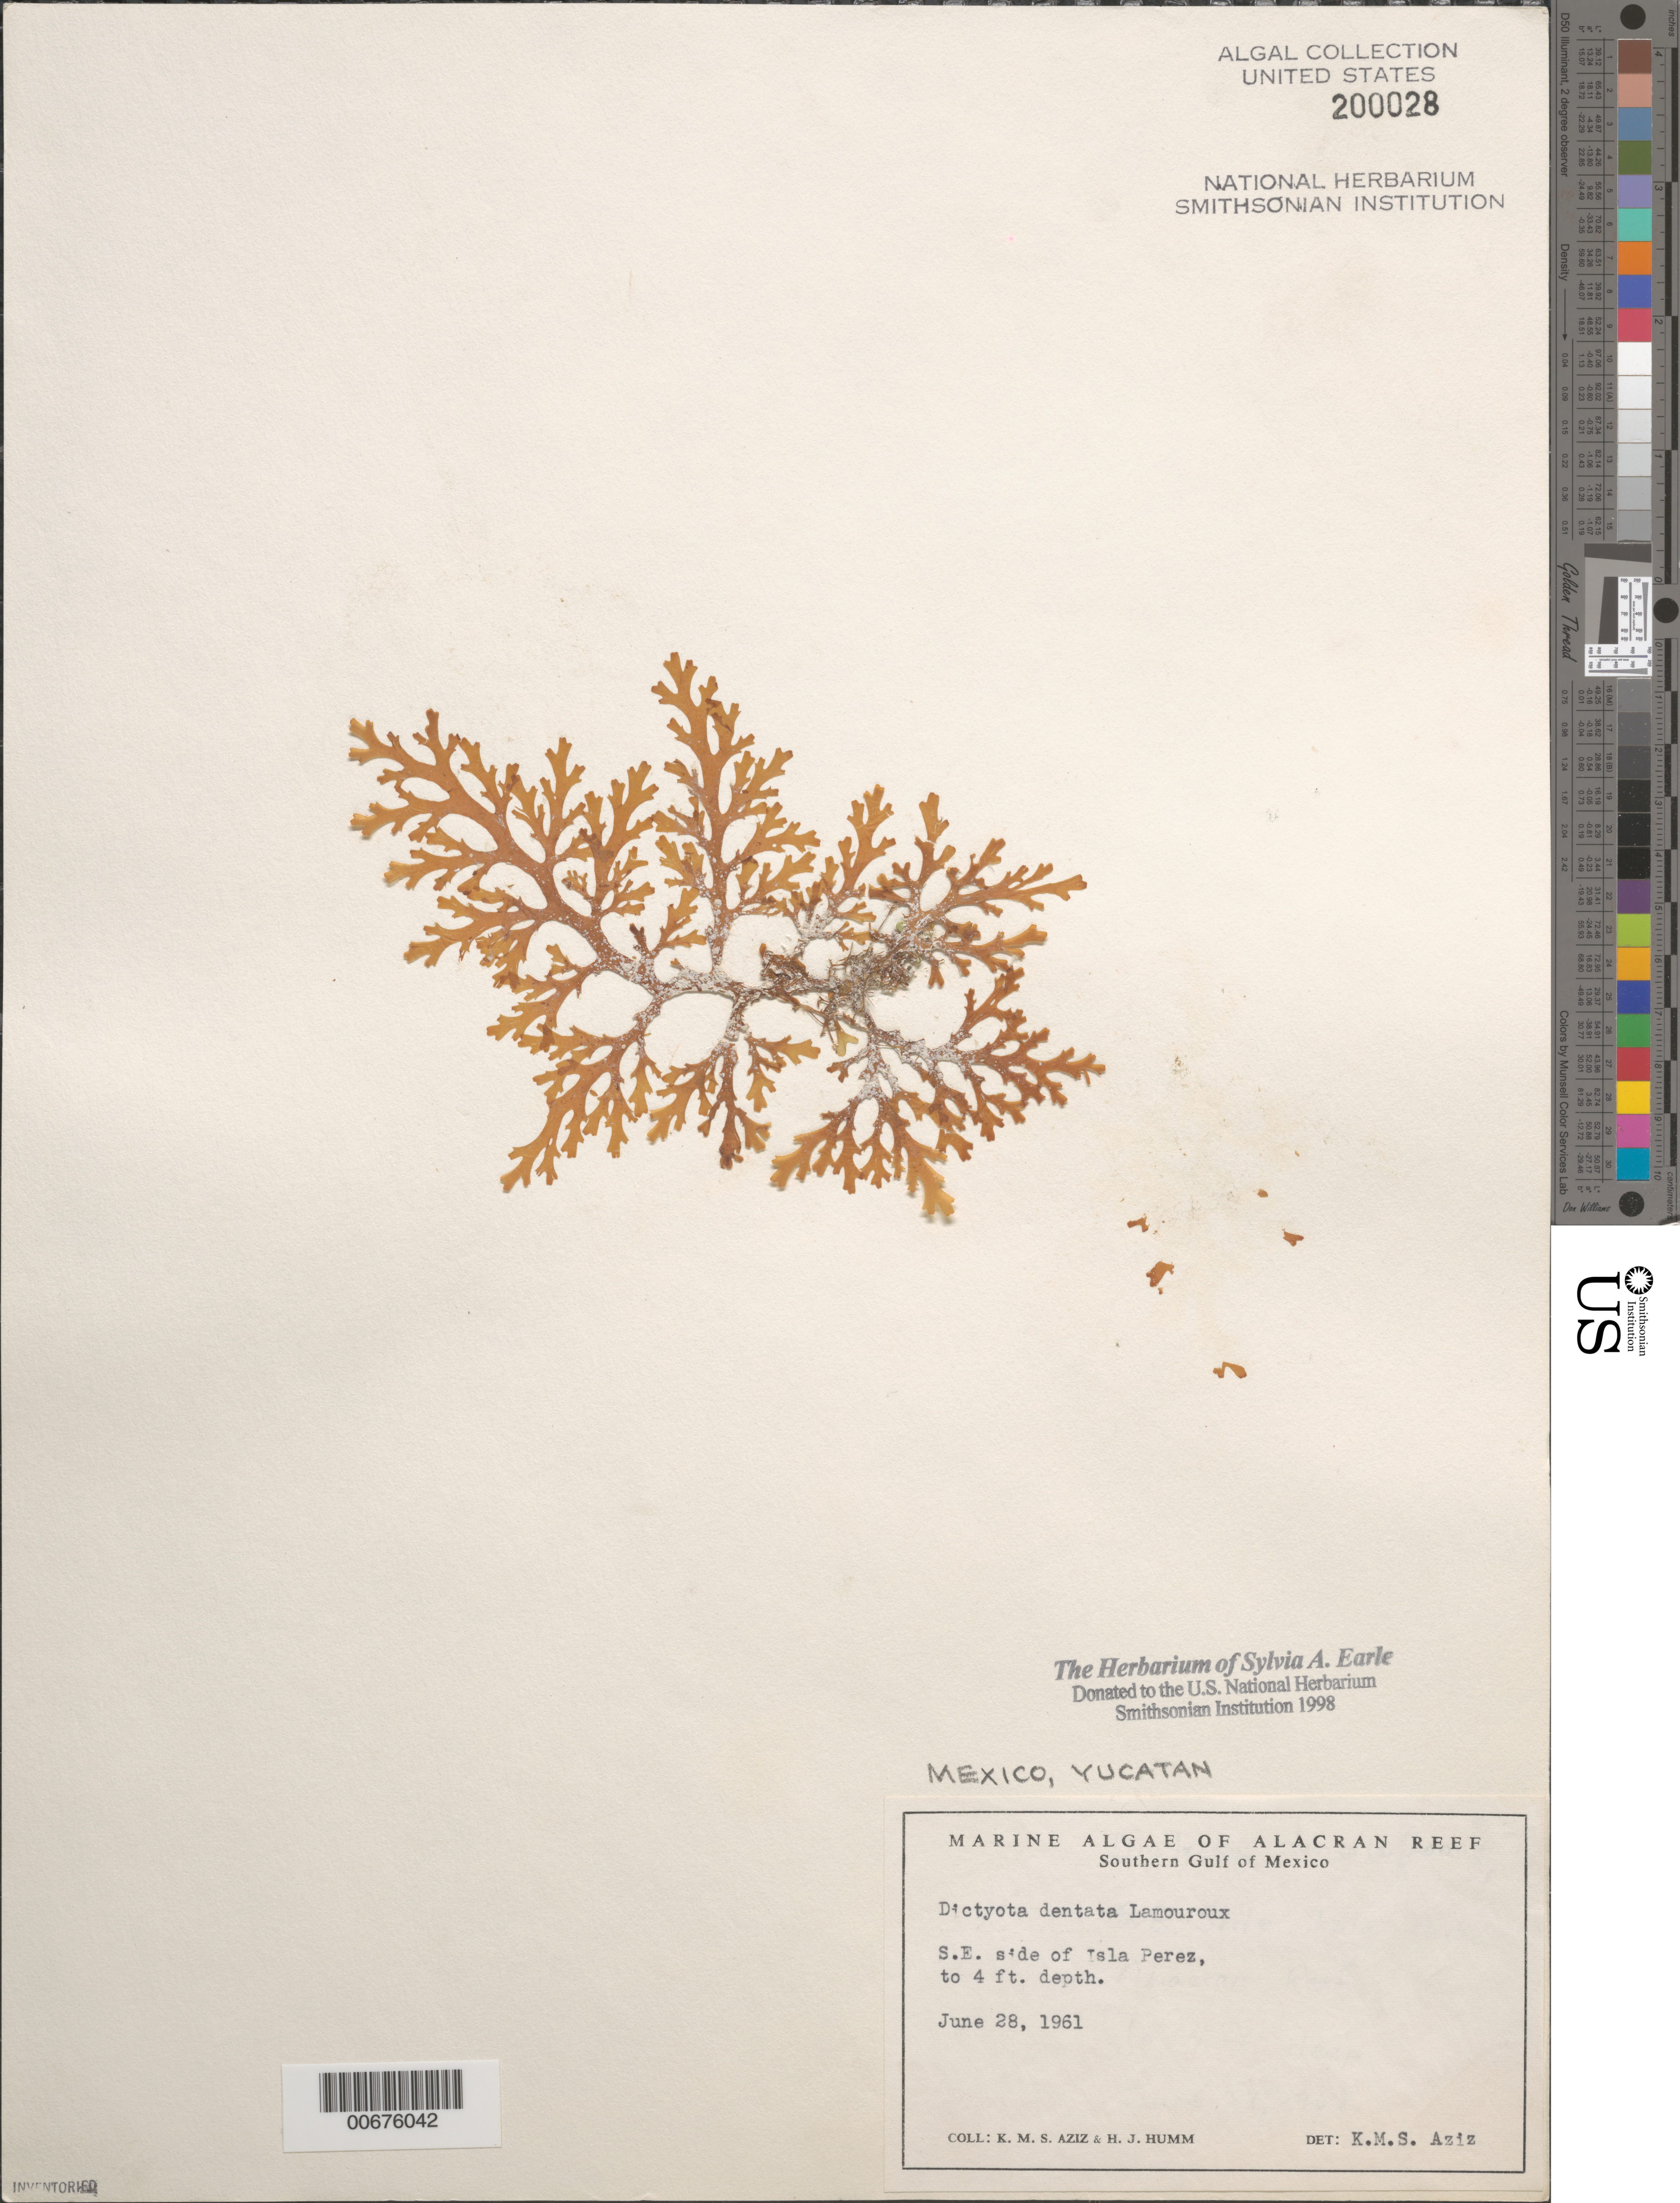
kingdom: Chromista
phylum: Ochrophyta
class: Phaeophyceae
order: Dictyotales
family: Dictyotaceae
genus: Dictyota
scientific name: Dictyota mertensii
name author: (C. Mart.) Kütz.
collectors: K. M. Aziz & H. J. Humm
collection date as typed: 28 Jun 1961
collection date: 1961-06-28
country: Mexico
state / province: Yucatan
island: Isla Perez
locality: Alacran Reef, southern Gulf of Mexico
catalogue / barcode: US 200028